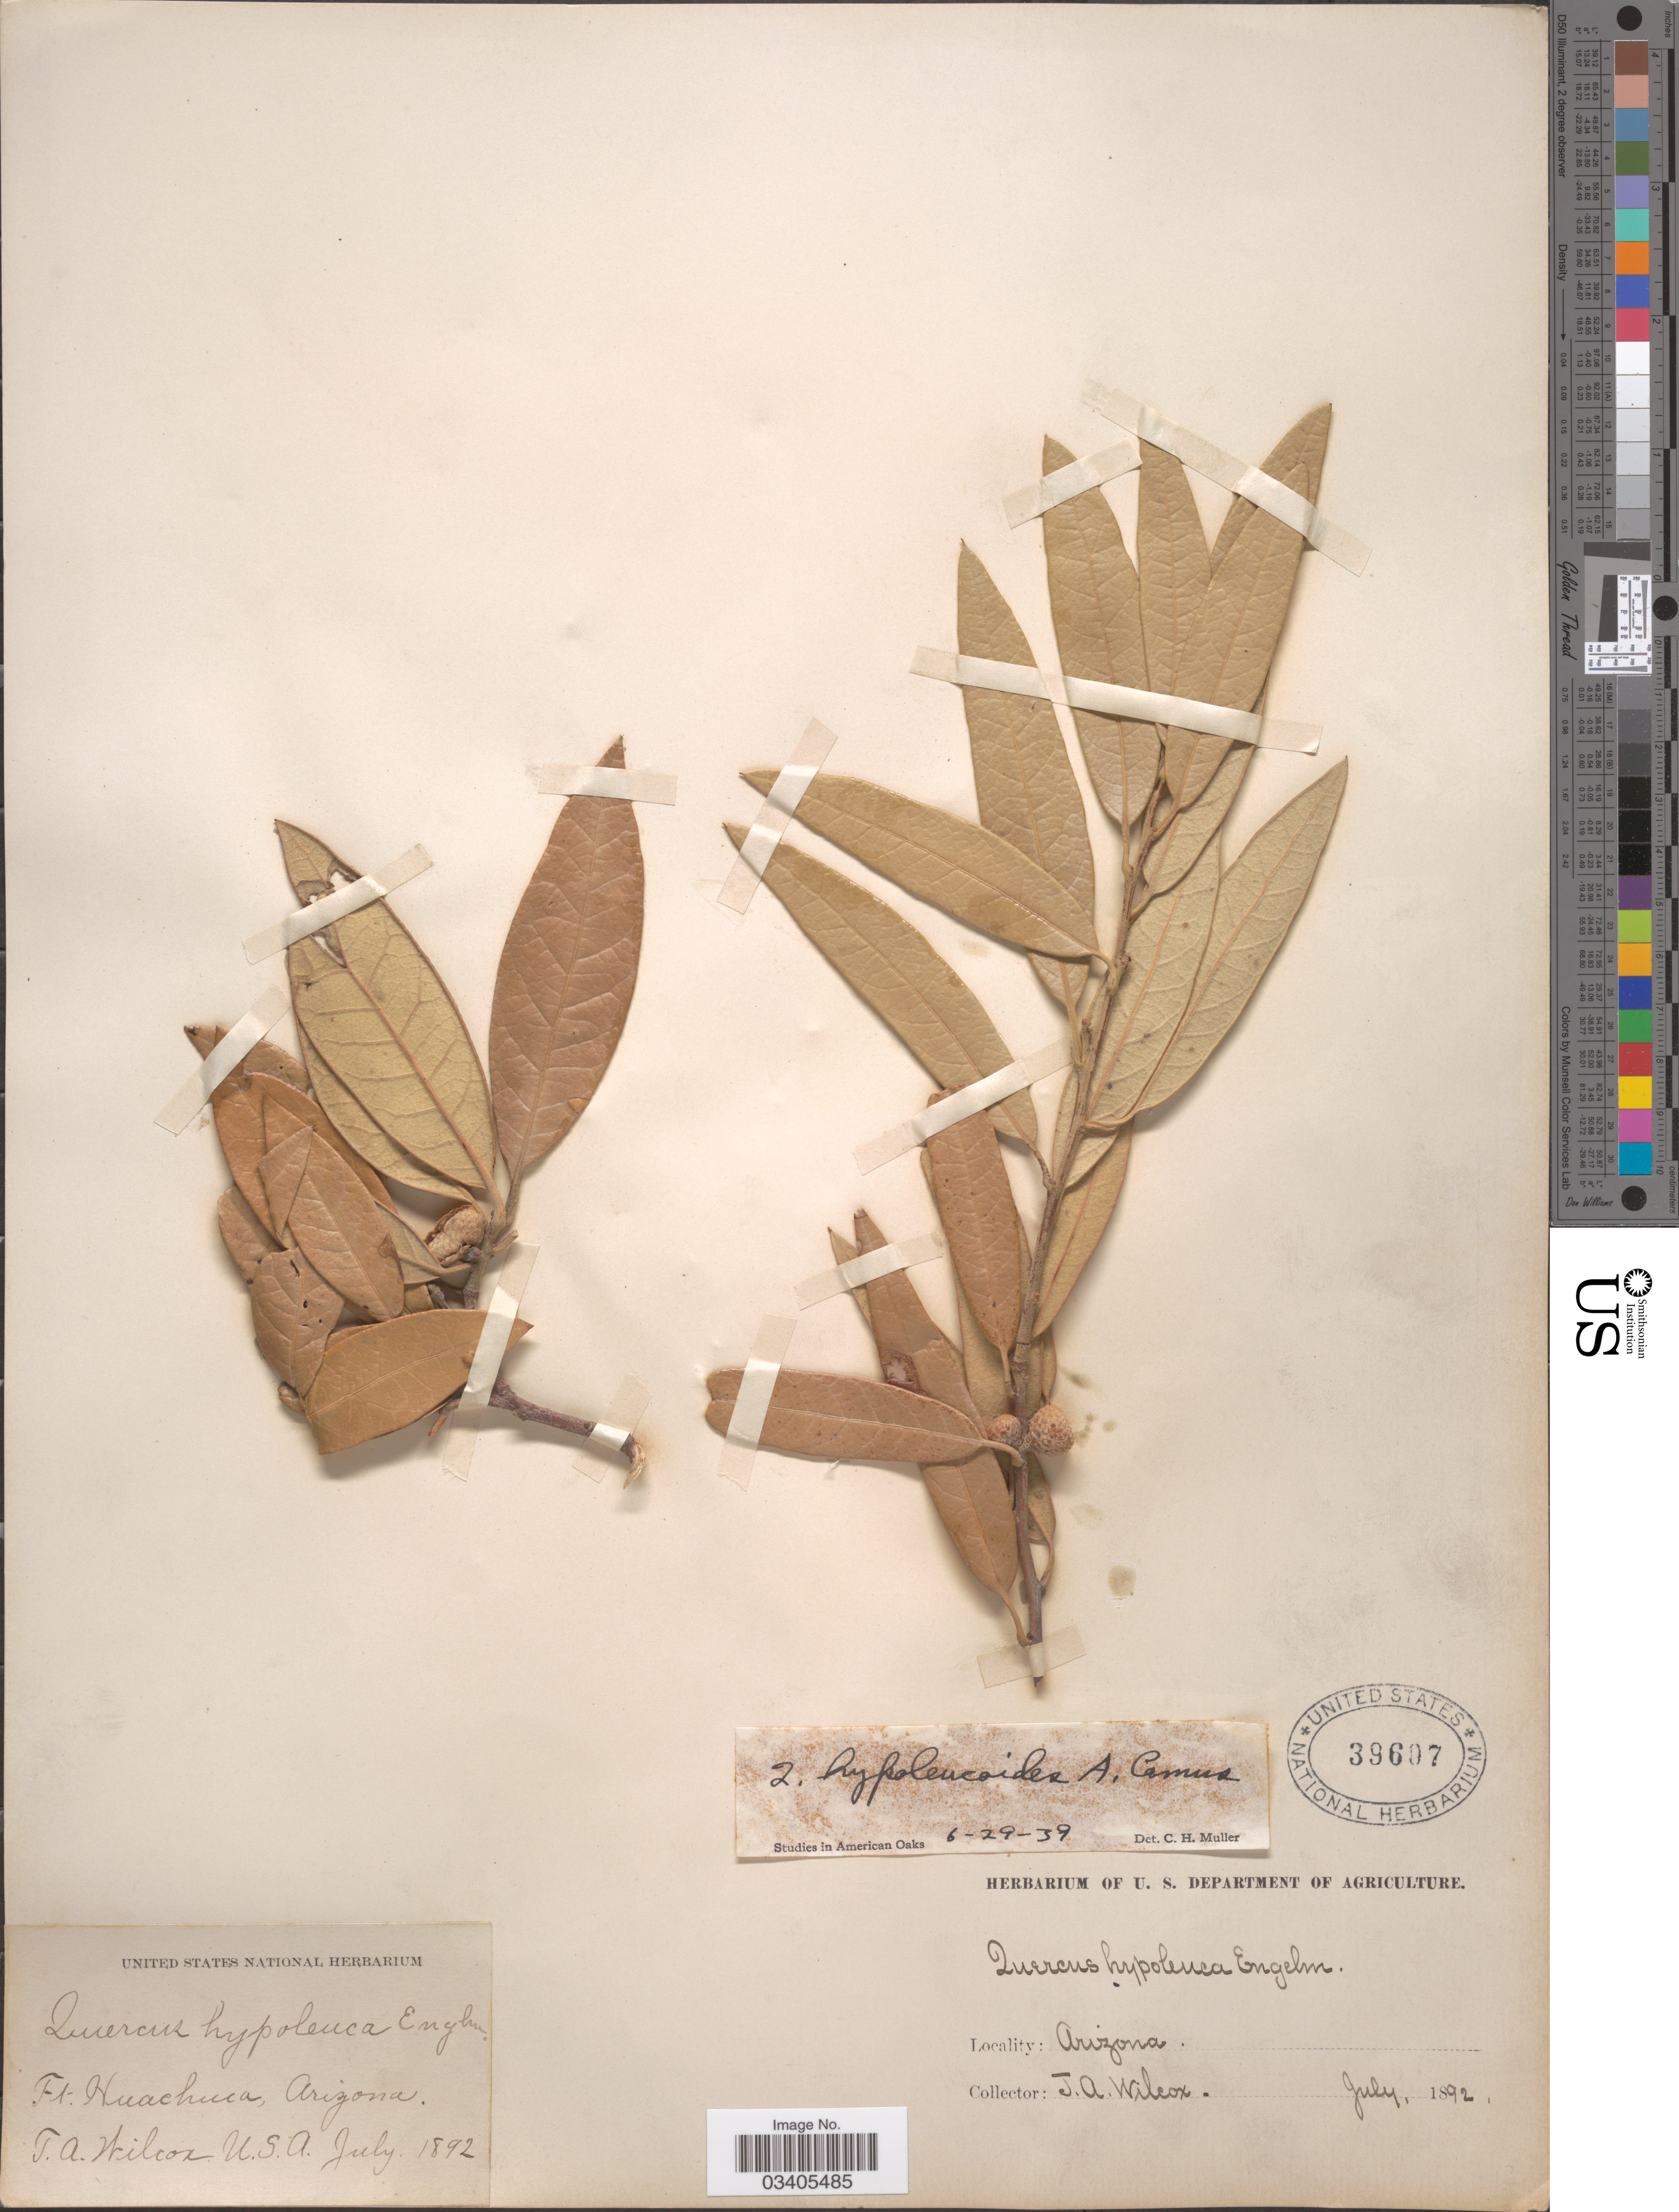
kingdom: Plantae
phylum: Tracheophyta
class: Magnoliopsida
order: Fagales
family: Fagaceae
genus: Quercus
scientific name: Quercus hypoleucoides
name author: A. Camus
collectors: J. Wilcox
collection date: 1892-07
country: United States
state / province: Arizona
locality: Ft. Huachuca.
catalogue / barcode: US 39607